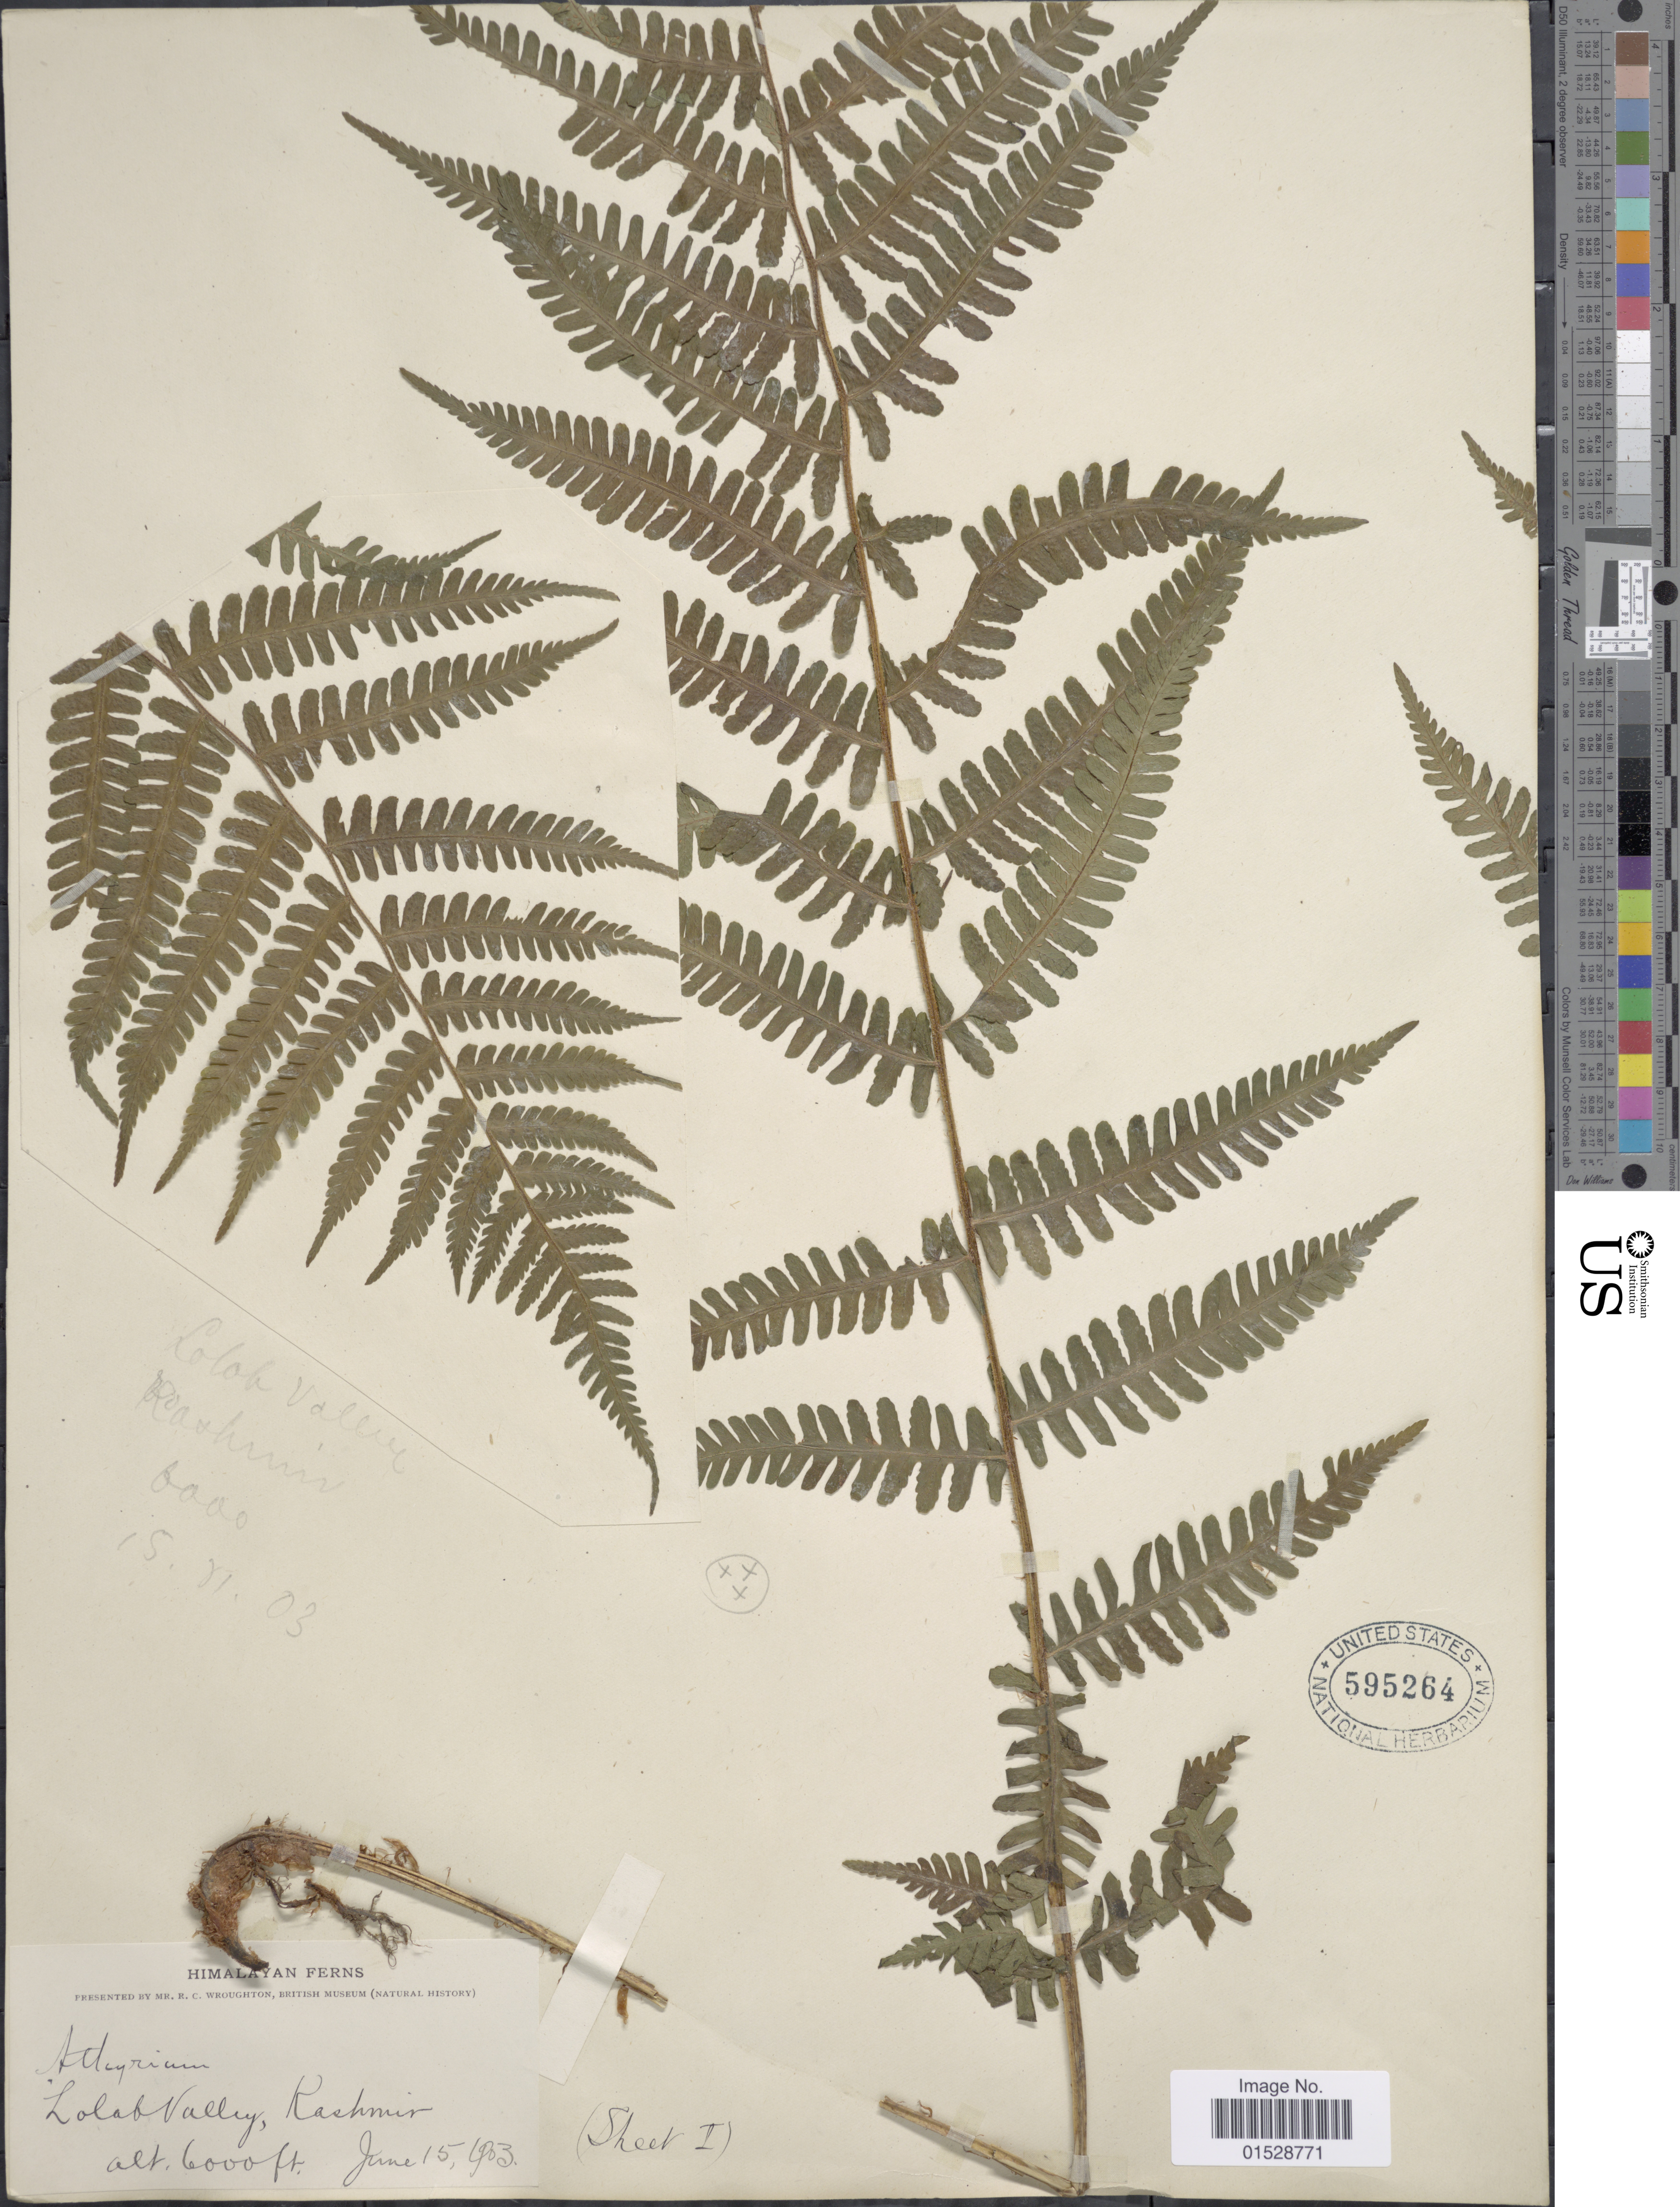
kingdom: Plantae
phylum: Tracheophyta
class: Polypodiopsida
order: Polypodiales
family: Athyriaceae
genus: Deparia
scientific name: Deparia acrostichoides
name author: (Sw.) M. Kato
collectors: R. Wroughton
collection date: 1903-06-15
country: India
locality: Himalayan, Lolab Valley, Kashmir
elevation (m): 1829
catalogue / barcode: US 595264